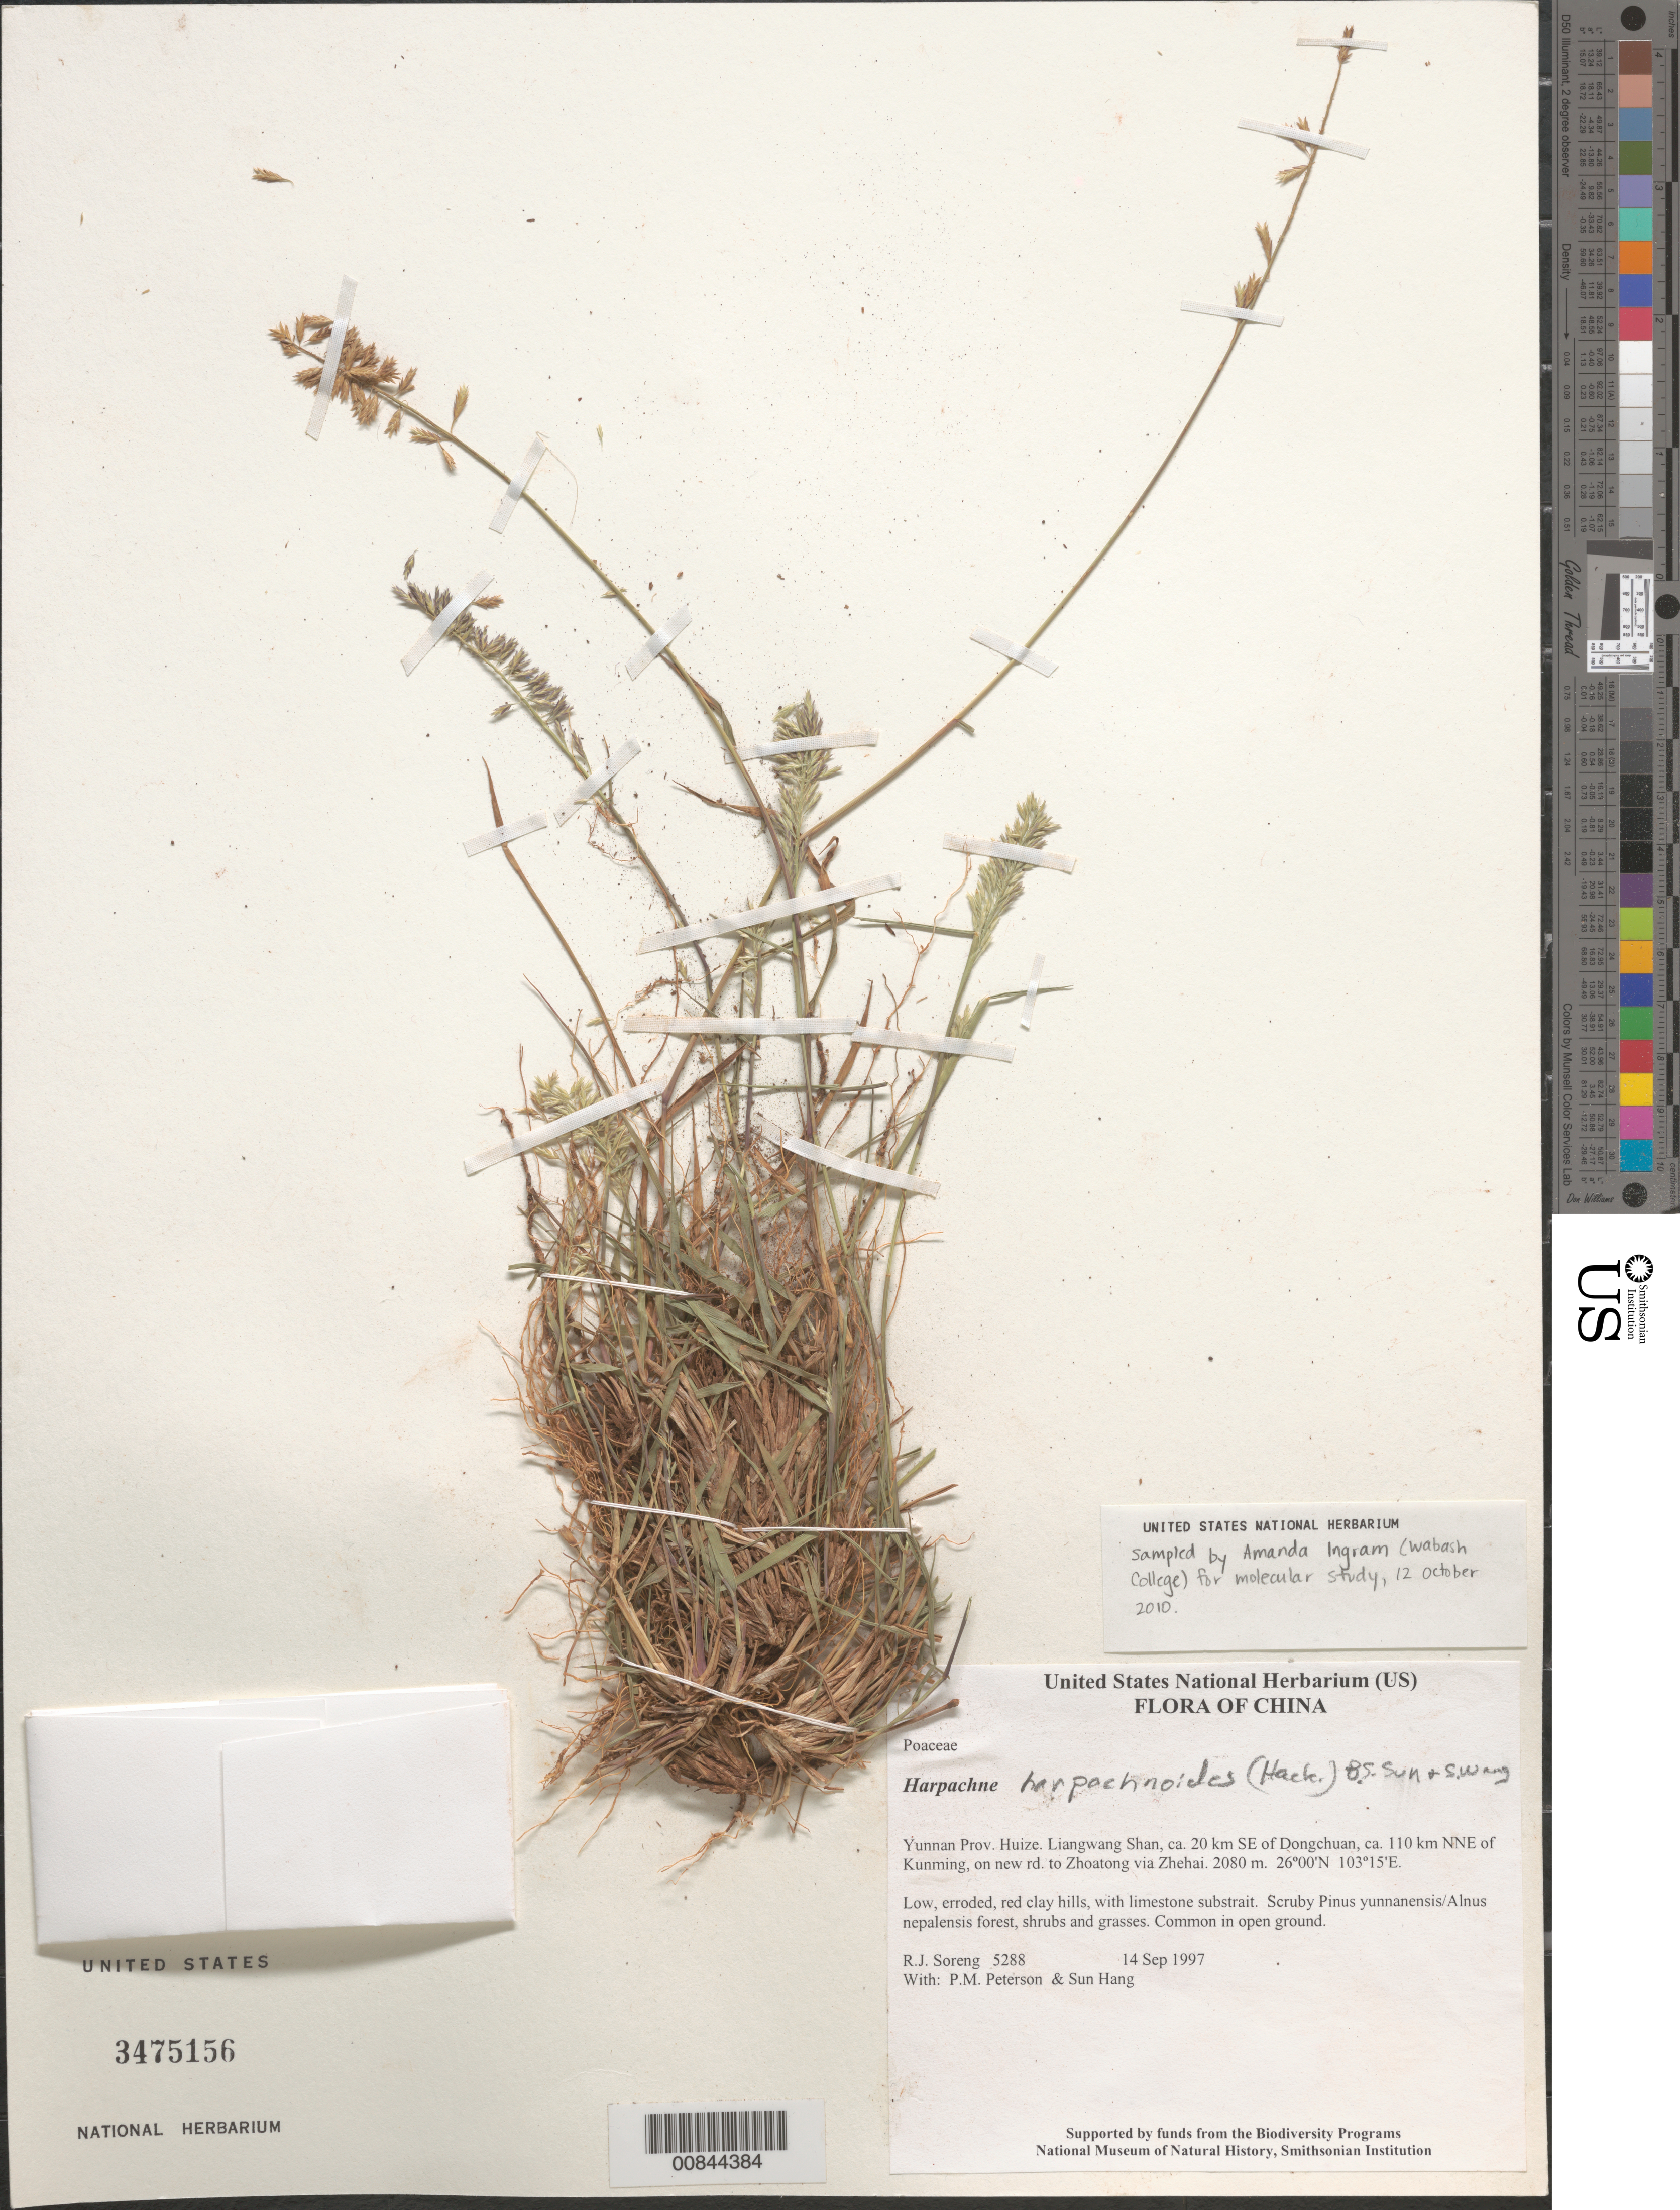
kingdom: Plantae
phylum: Tracheophyta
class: Liliopsida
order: Poales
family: Poaceae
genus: Harpachne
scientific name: Harpachne harpachnoides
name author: (Hack.) B.S. Sun & S. Wang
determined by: Soreng, Robert J., Research Associate (BOT), Smithsonian Institution - National Museum of Natural History (UNITED STATES)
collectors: R. J. Soreng, P. M. Peterson & Sun Hang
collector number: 5288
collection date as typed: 14 Sep 1997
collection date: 1997-09-14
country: China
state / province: Yunnan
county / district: Huize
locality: Liangwang Shan, ca. 20 km SE of Dongchuan, ca. 110 km NNE of Kunming, on new rd. to Zhoatong via Zhehai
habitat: Low, erroded, red clay hills, with limestone substrait. Scruby Pinus yunnanensis/Alnus nepalensis forest, shrubs and grasses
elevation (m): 2080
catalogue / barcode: US 3475156